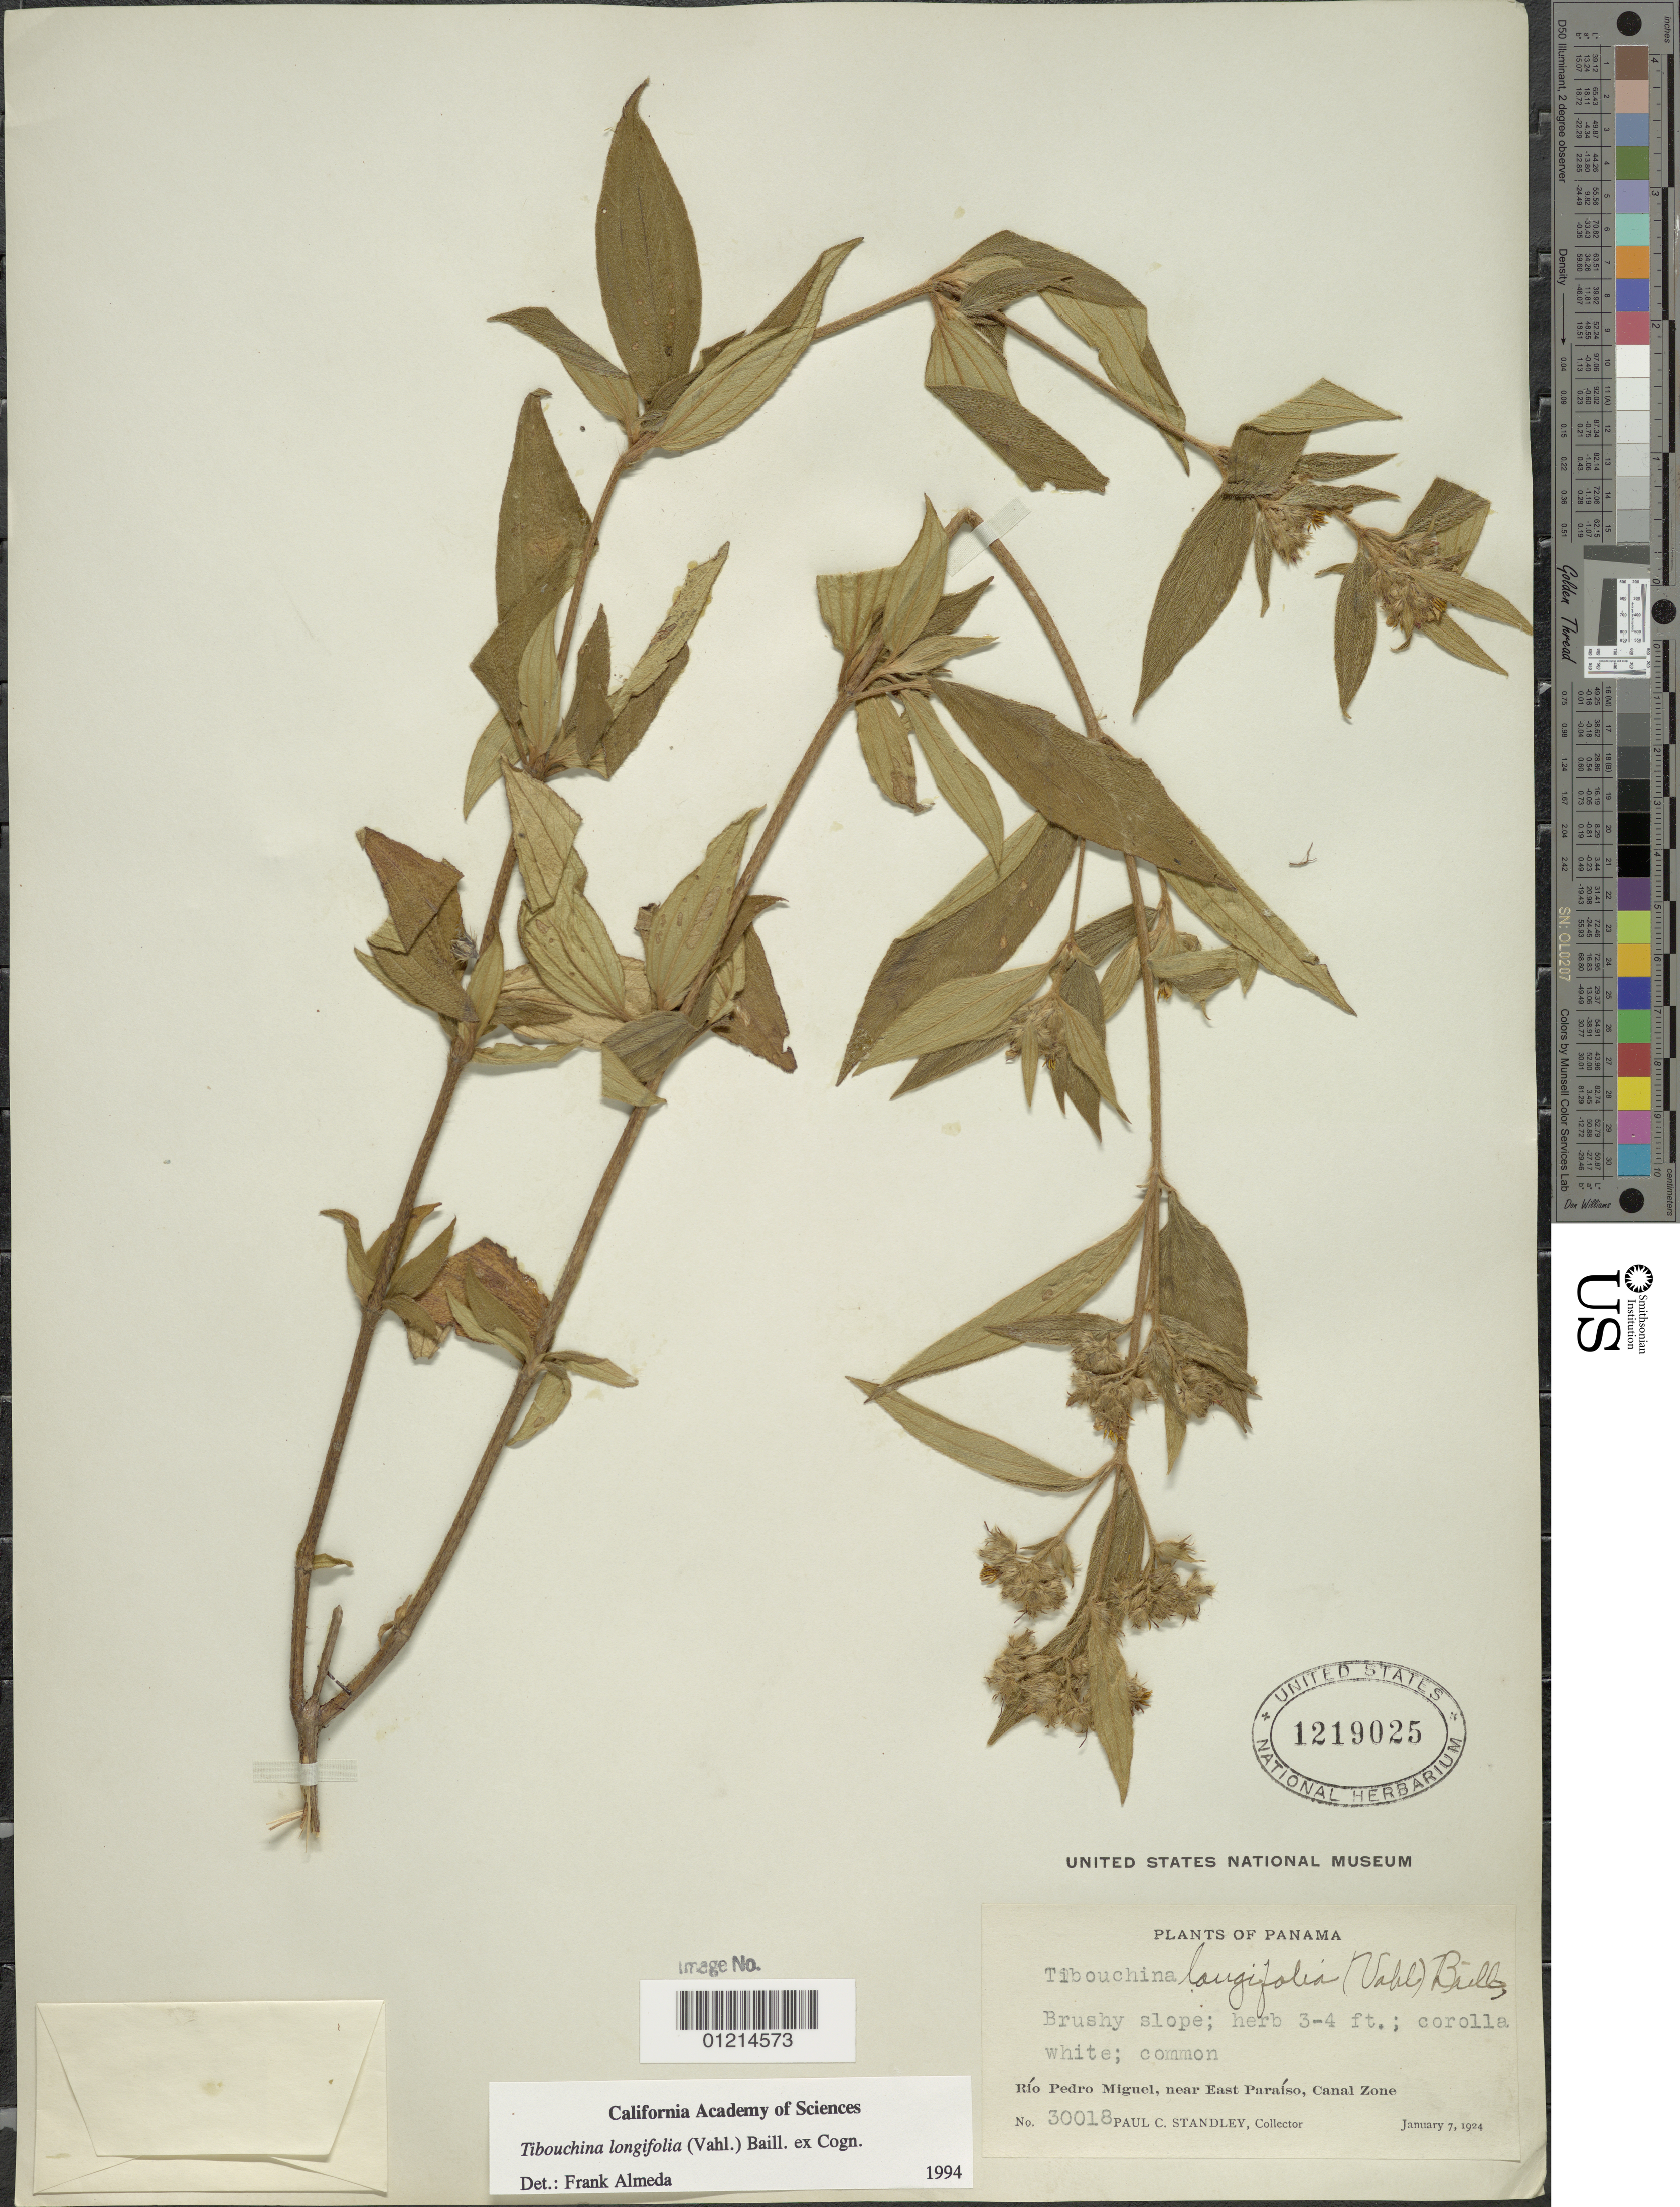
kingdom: Plantae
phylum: Tracheophyta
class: Magnoliopsida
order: Myrtales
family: Melastomataceae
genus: Chaetogastra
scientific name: Chaetogastra longifolia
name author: (Vahl) DC.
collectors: P. C. Standley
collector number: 30018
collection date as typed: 7 Jan 1924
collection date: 1924-01-07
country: Panama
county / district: Canal Zone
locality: Río Pedro Miguel, near East Paraíso.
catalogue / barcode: US 1219025